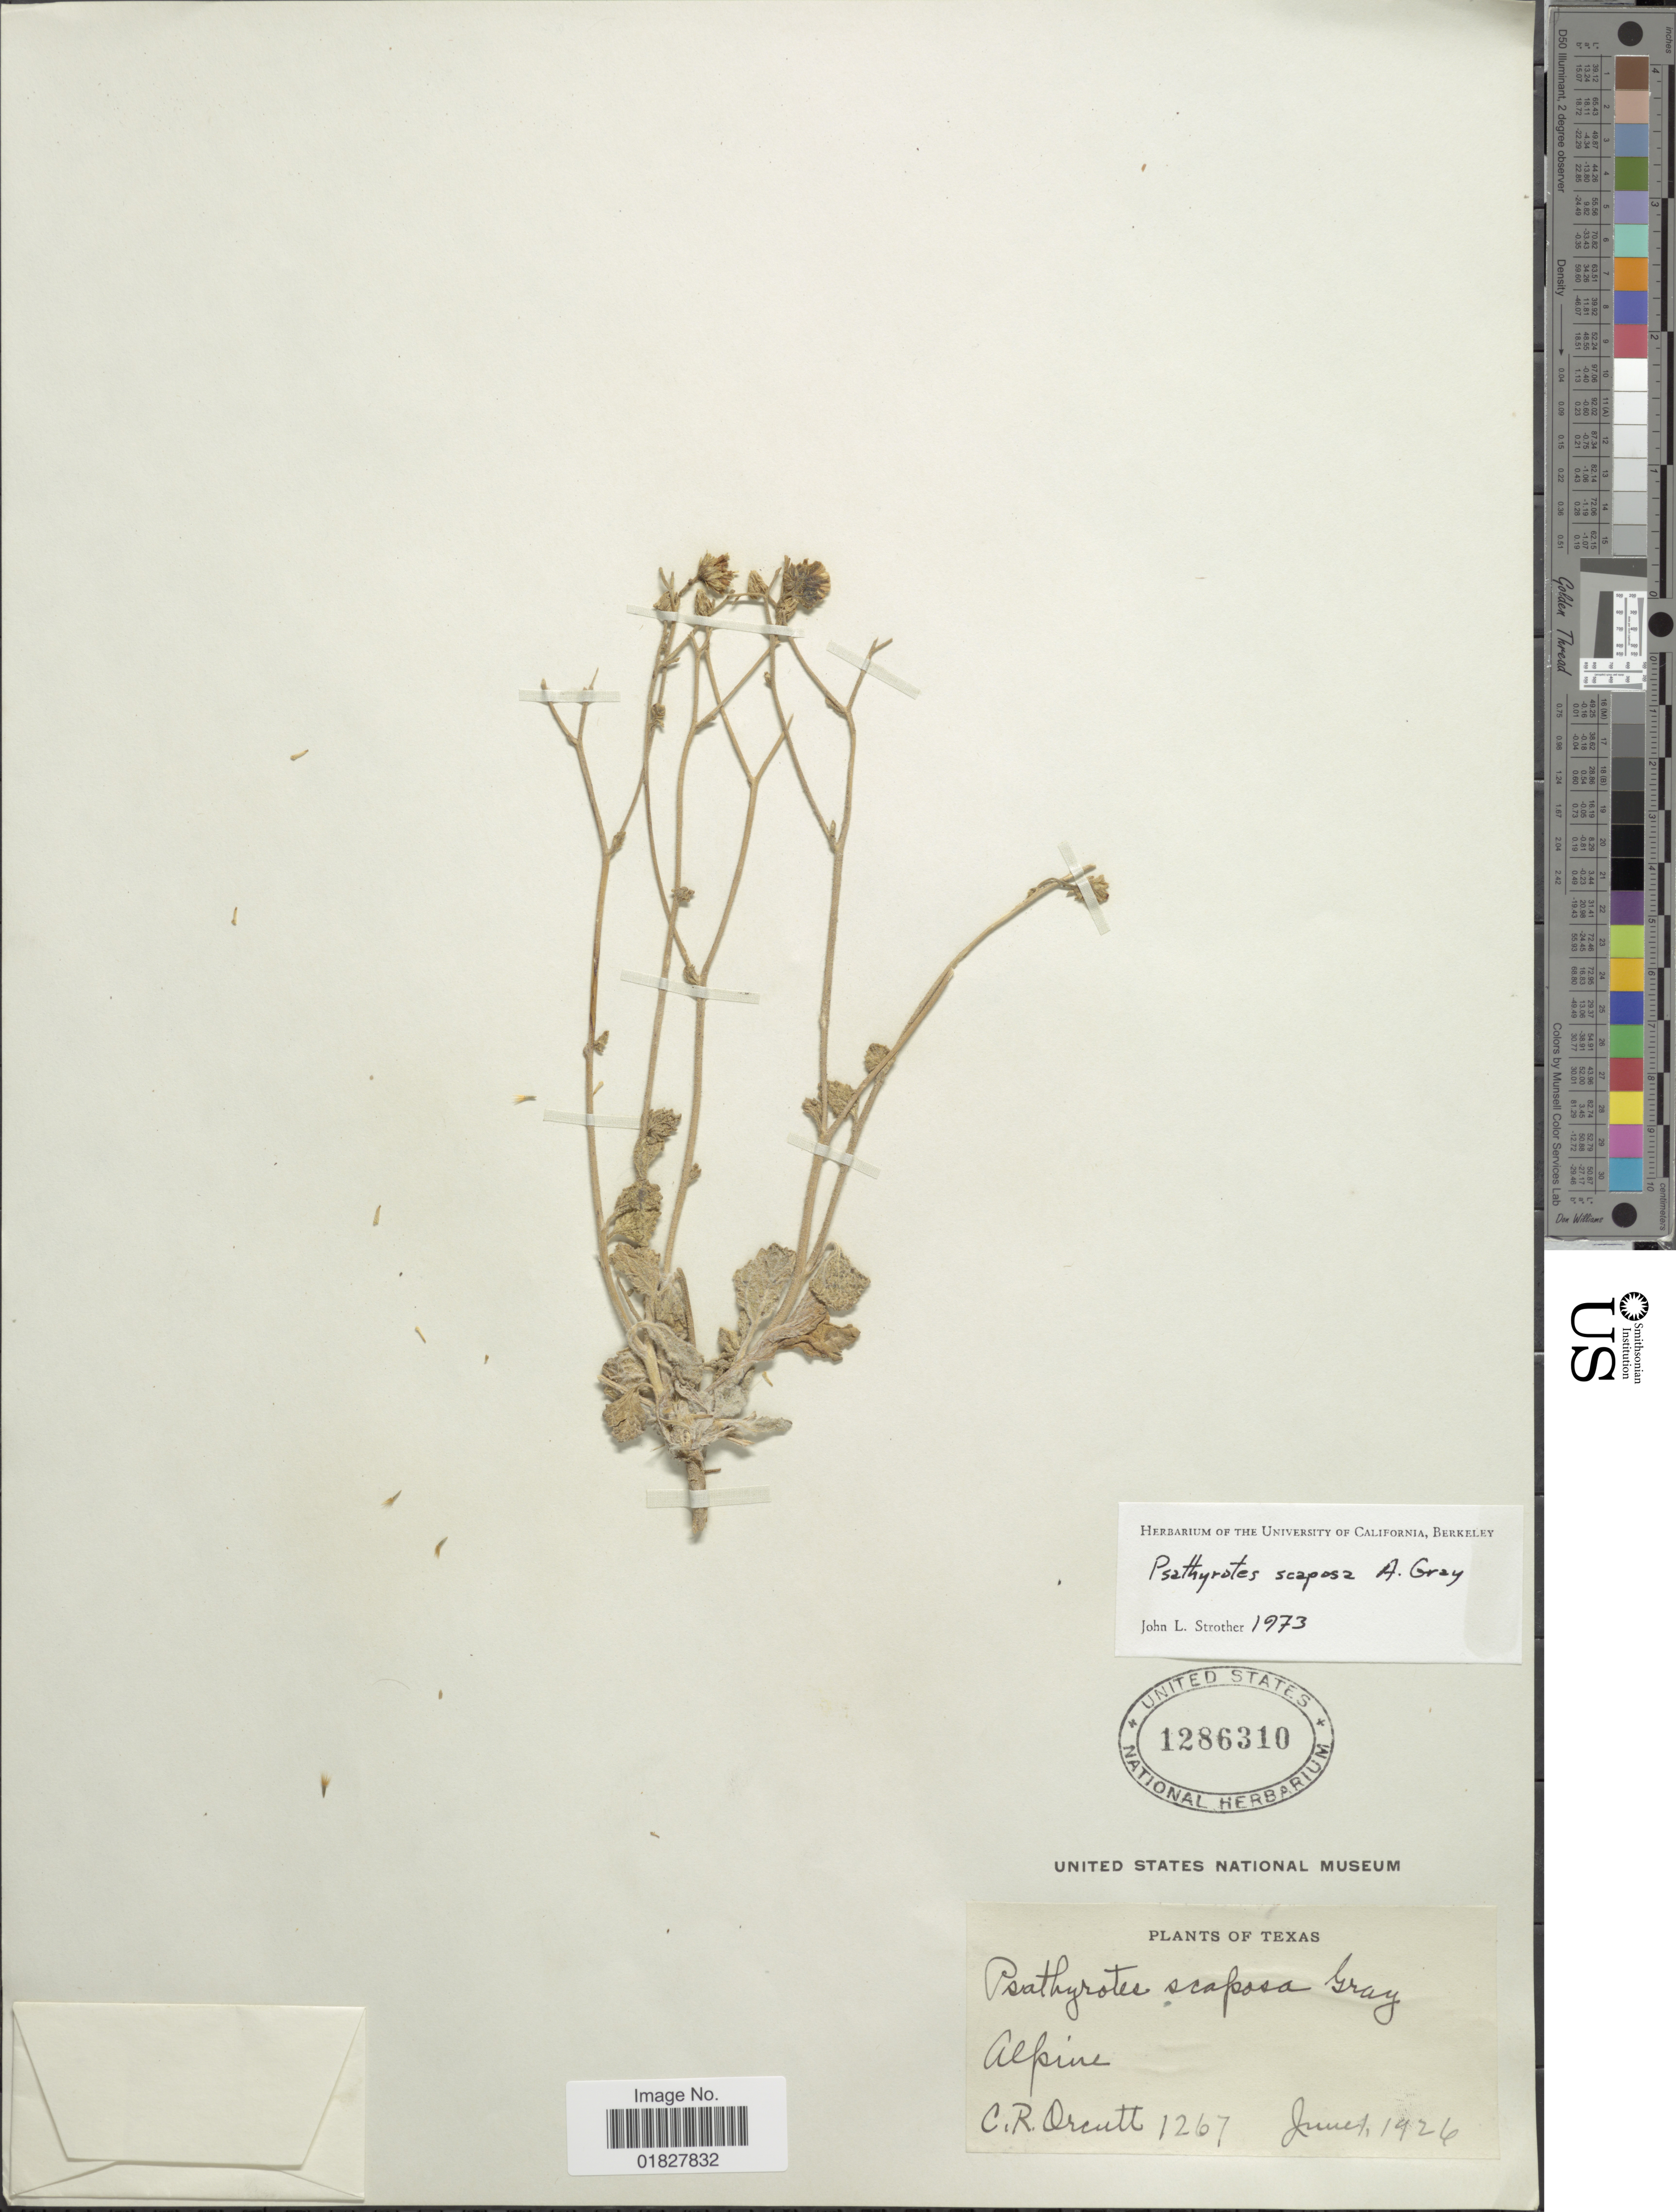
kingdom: Plantae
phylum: Tracheophyta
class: Magnoliopsida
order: Asterales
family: Asteraceae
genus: Psathyrotopsis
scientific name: Psathyrotopsis scaposa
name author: (A. Gray) H. Rob.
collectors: C. R. Orcutt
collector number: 1267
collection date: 1926-06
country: United States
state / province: Texas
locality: Alpine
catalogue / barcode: US 1286310